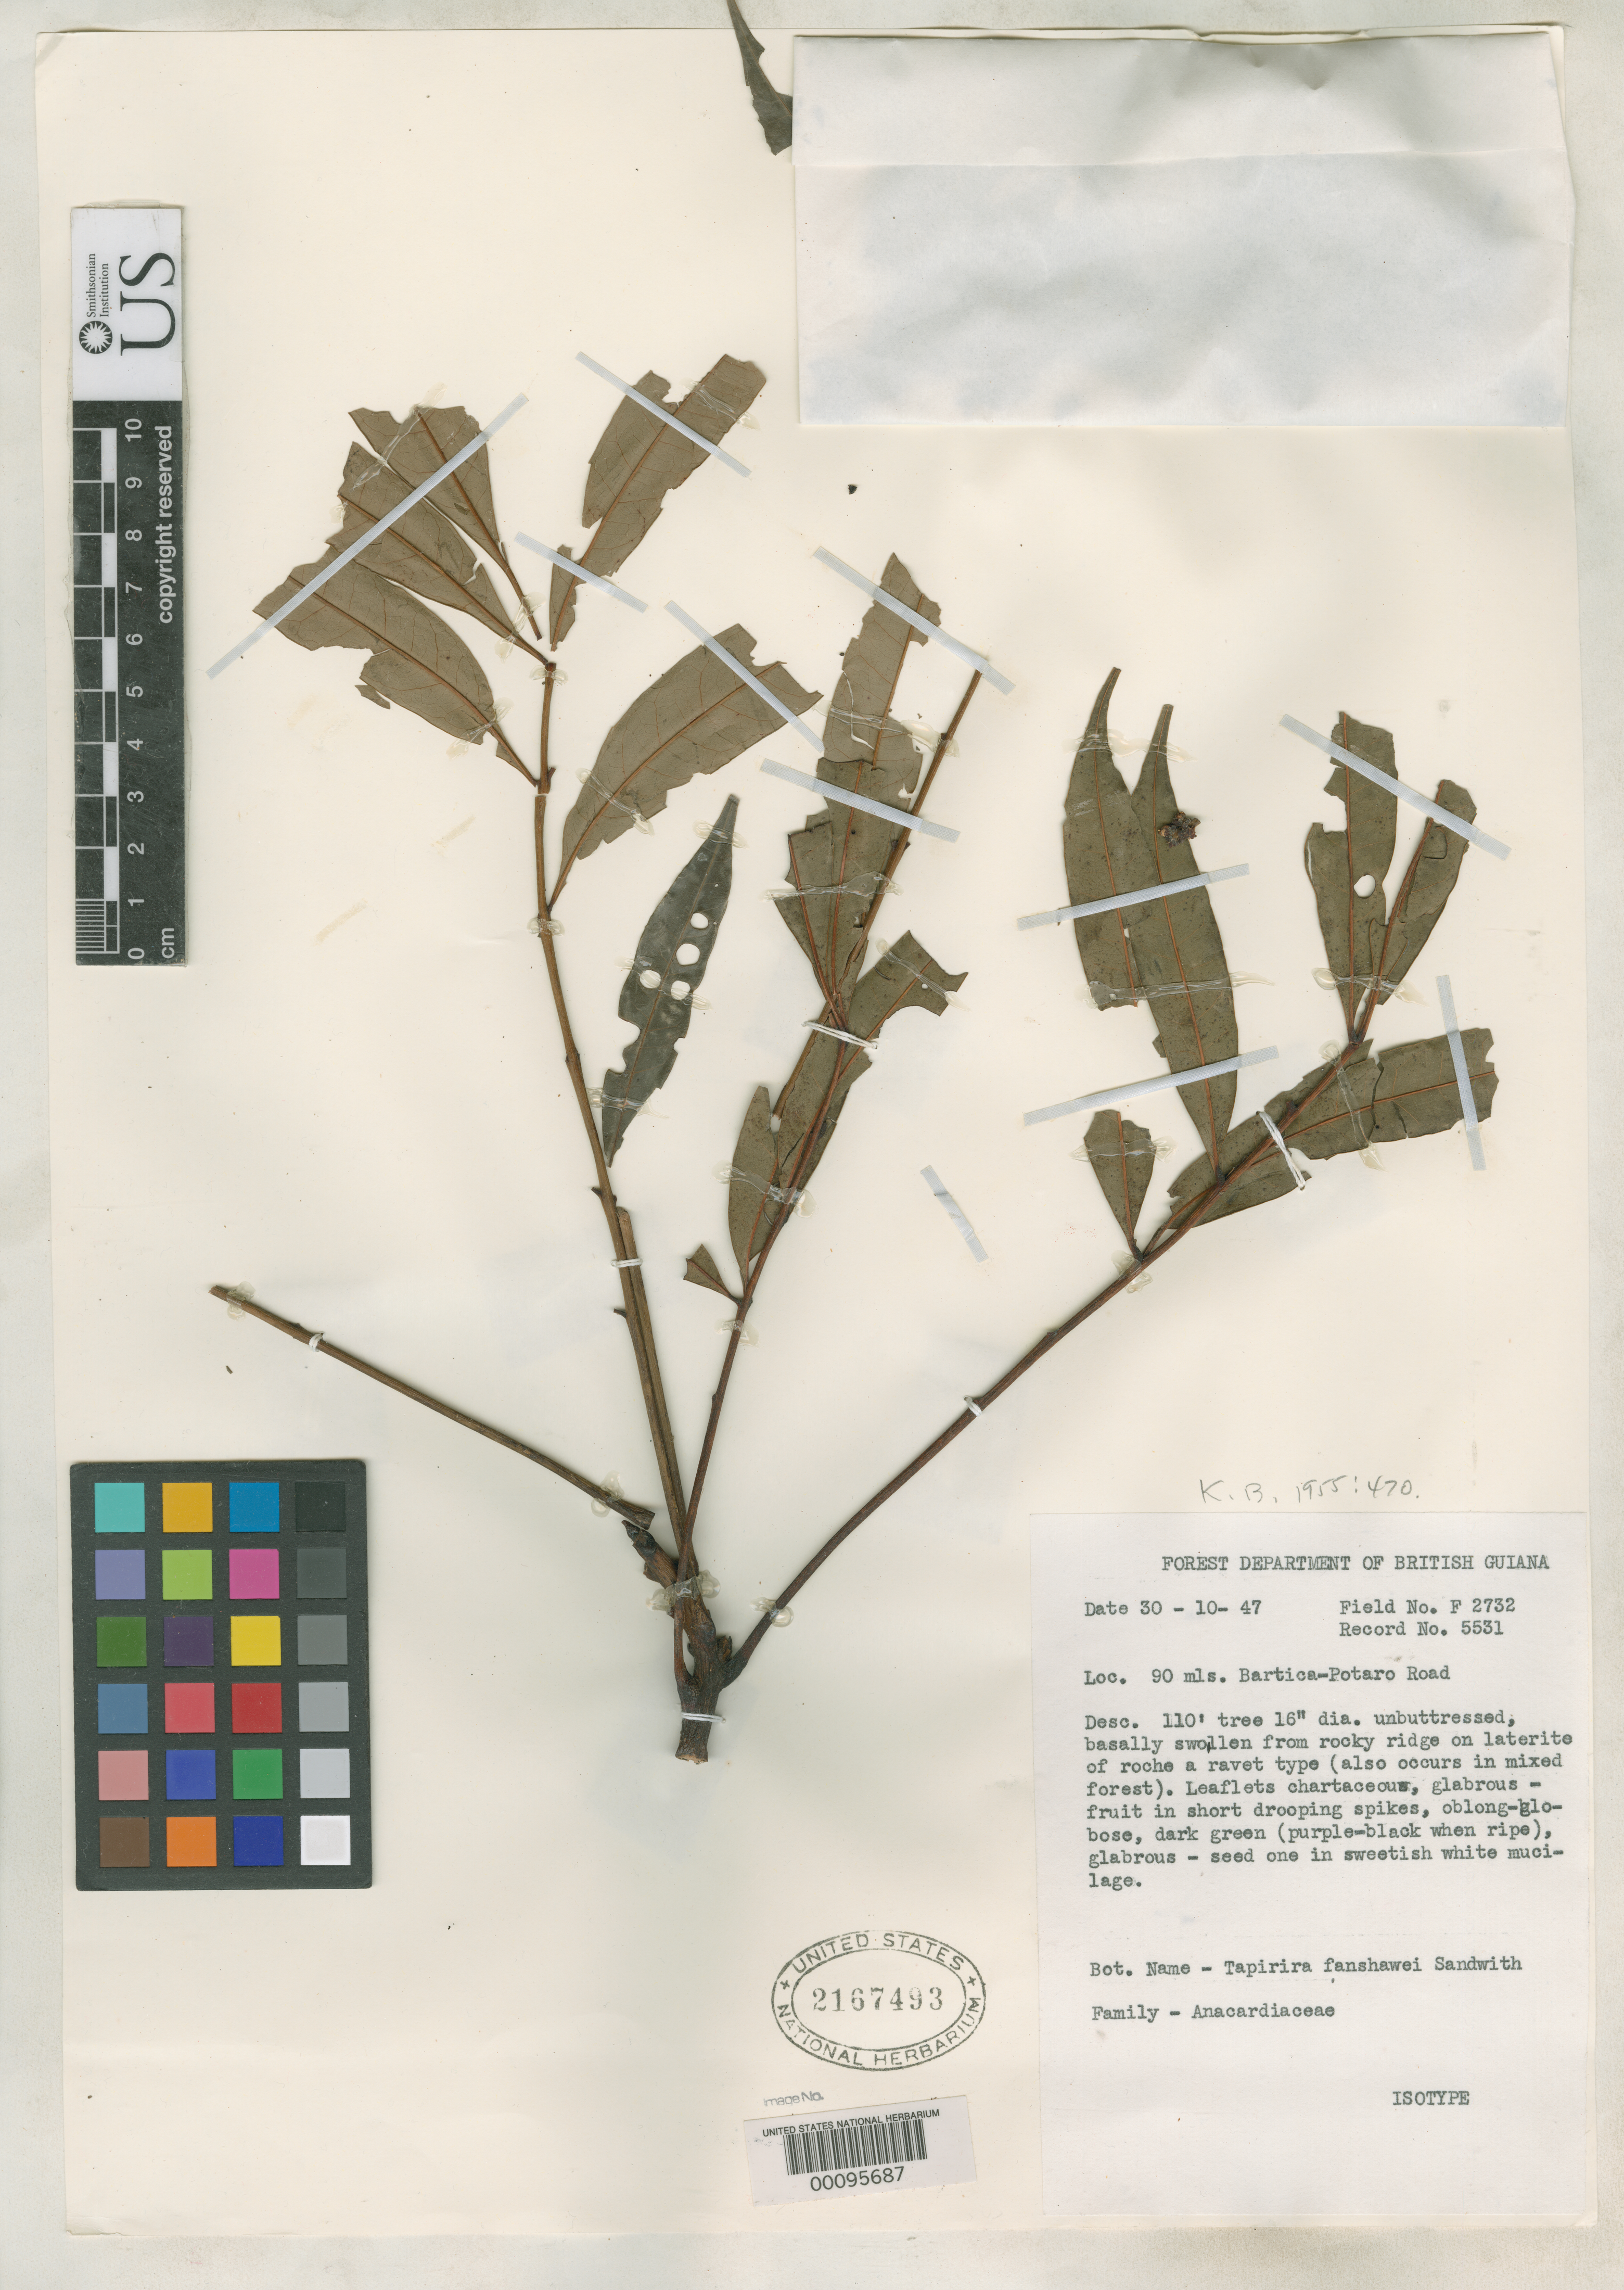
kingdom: Plantae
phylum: Tracheophyta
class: Magnoliopsida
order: Sapindales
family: Anacardiaceae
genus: Tapirira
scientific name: Tapirira fanshawei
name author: Sandwith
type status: Isotype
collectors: D. B. Fanshawe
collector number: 2732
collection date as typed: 30 Oct 1947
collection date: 1947-10-30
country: Guyana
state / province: Mazaruni-Potaro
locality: Bartica-Potaro road.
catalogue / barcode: US 2167493